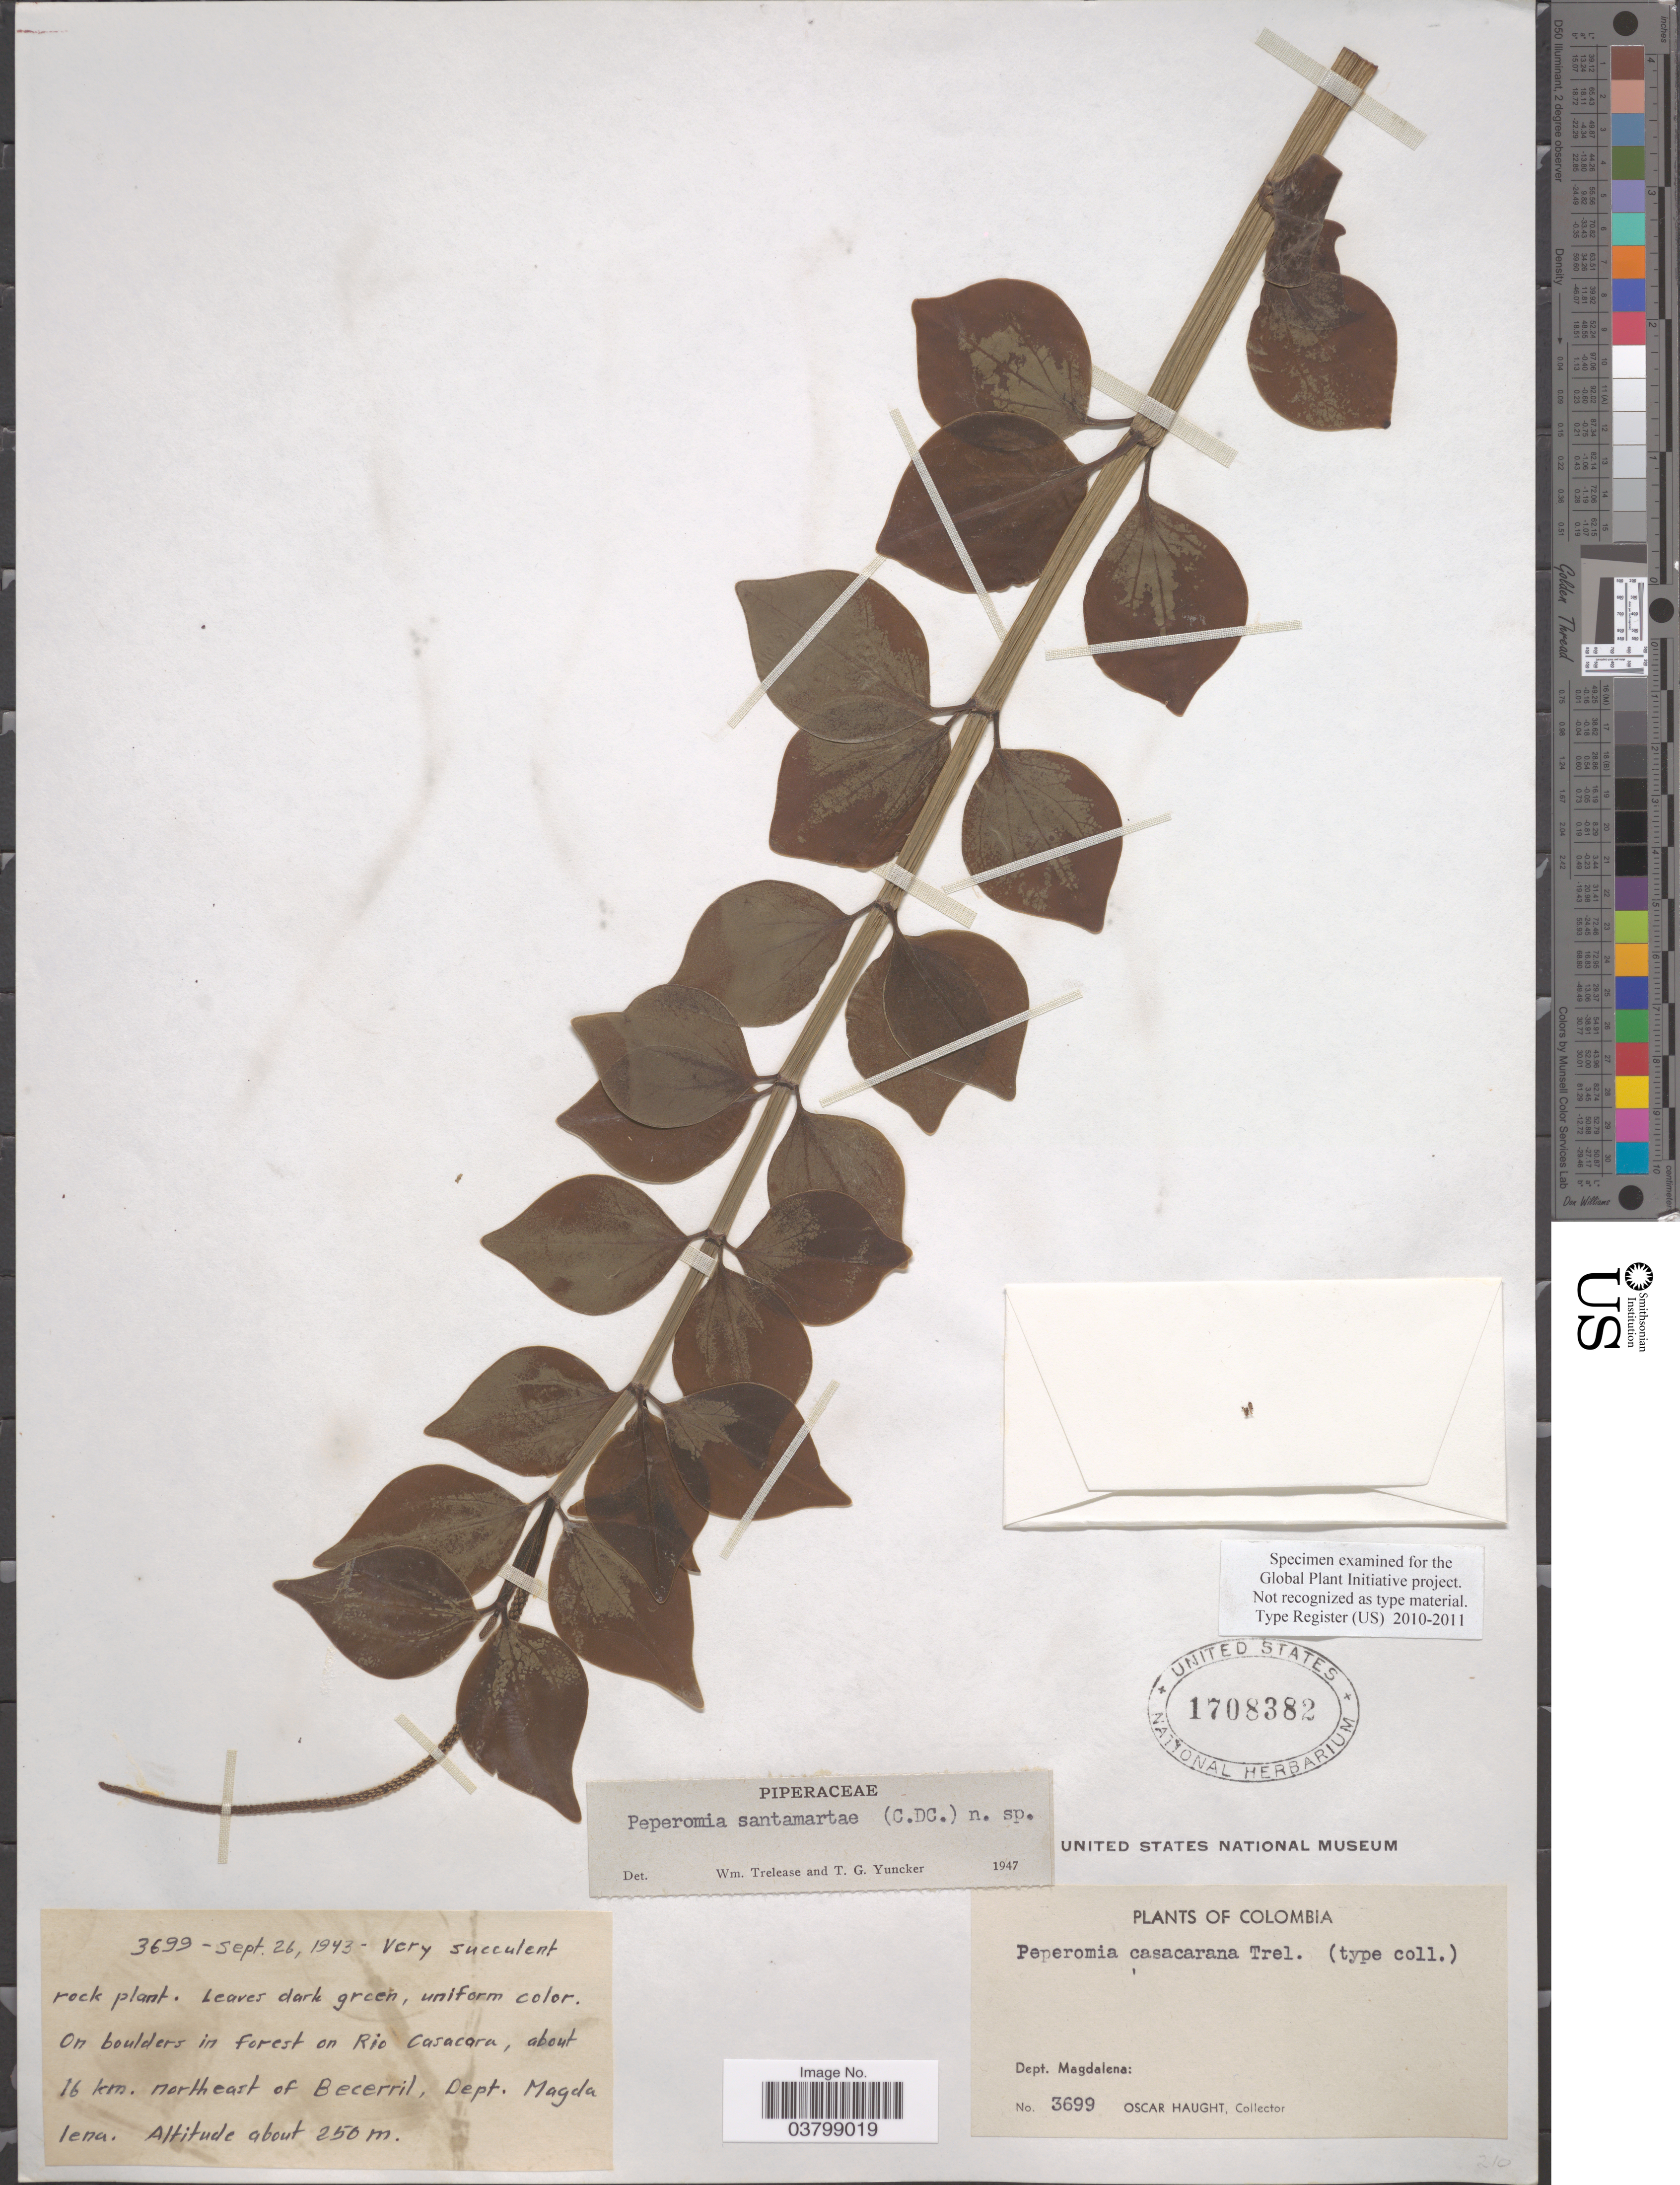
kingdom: Plantae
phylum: Tracheophyta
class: Magnoliopsida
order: Piperales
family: Piperaceae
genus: Peperomia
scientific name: Peperomia viridispica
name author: Trel.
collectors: O. L. Haught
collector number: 3699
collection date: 1943-09-26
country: Colombia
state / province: Magdalena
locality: Dept. Magdalena. On boulders in forest on Rio Casacara, about 16 km. northeast of Becerril, Dept. Magdalena.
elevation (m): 250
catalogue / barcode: US 1708382